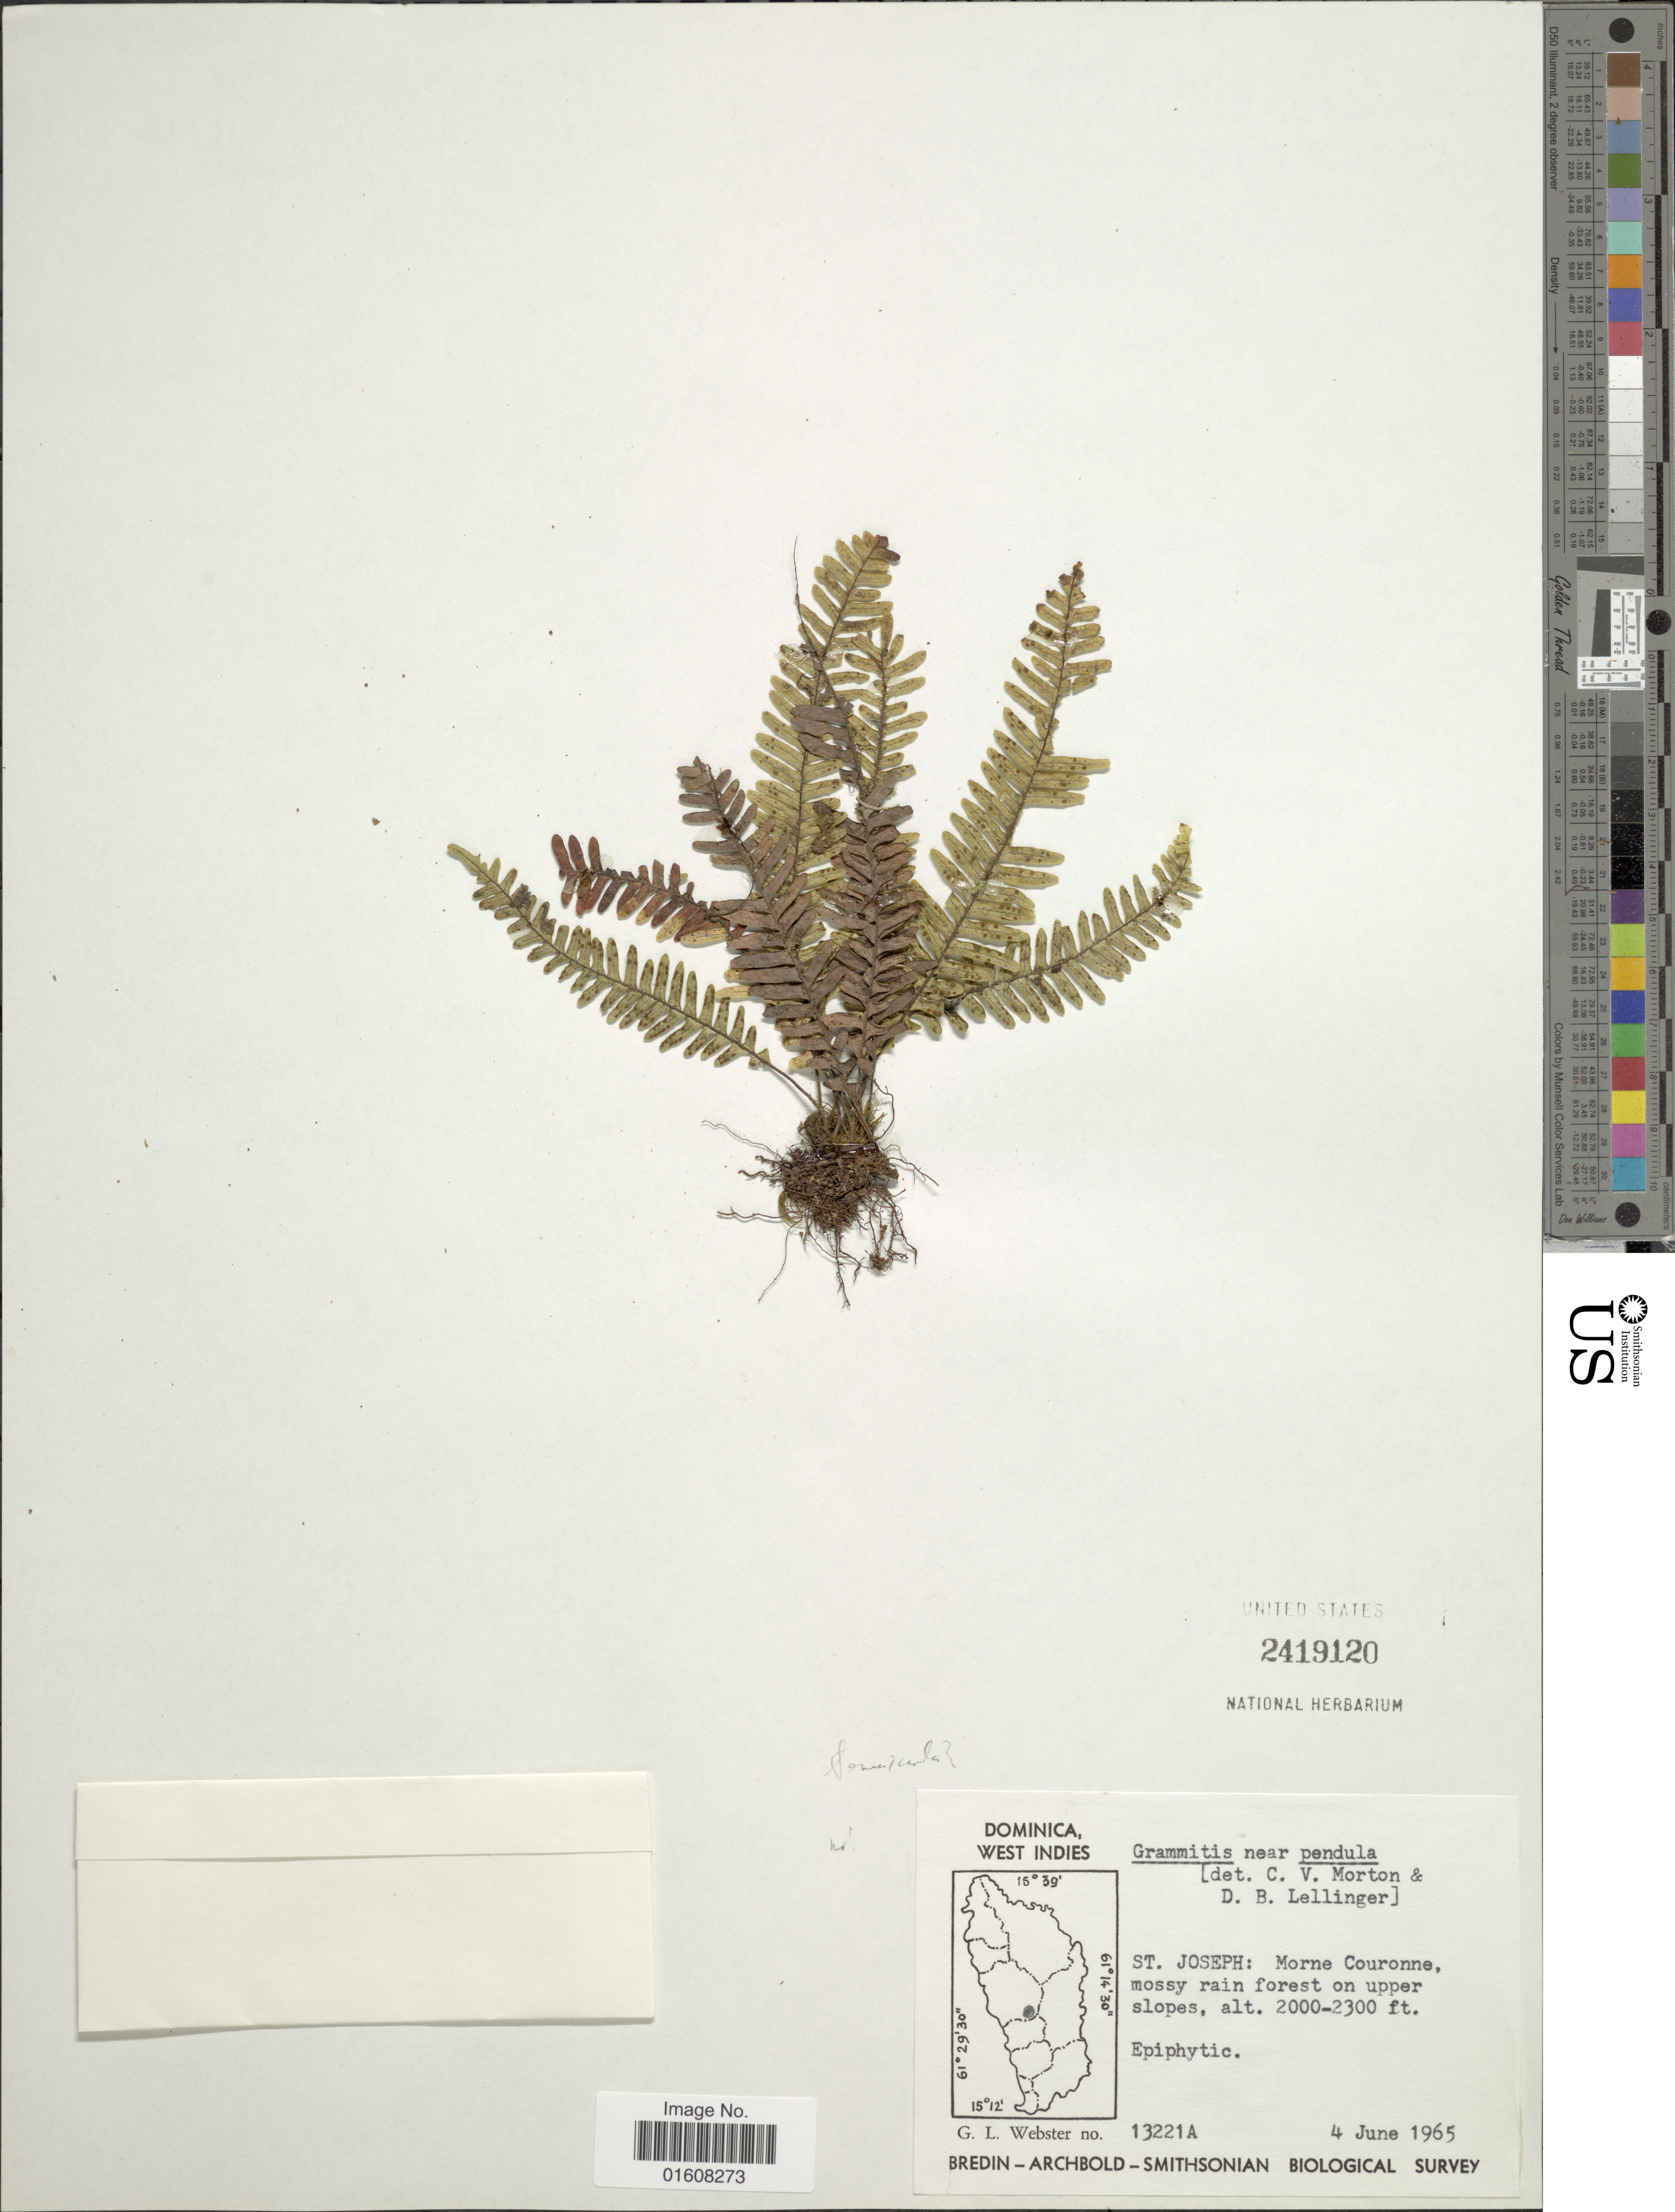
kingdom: Plantae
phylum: Tracheophyta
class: Polypodiopsida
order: Polypodiales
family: Polypodiaceae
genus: Grammitis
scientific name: Grammitis sp.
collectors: G. L. Webster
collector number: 13221A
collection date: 1965-06-04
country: Dominica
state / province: St. Joseph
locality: Morne Couronne, mossy rain forest on upper slopes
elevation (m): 610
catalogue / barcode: US 2419120